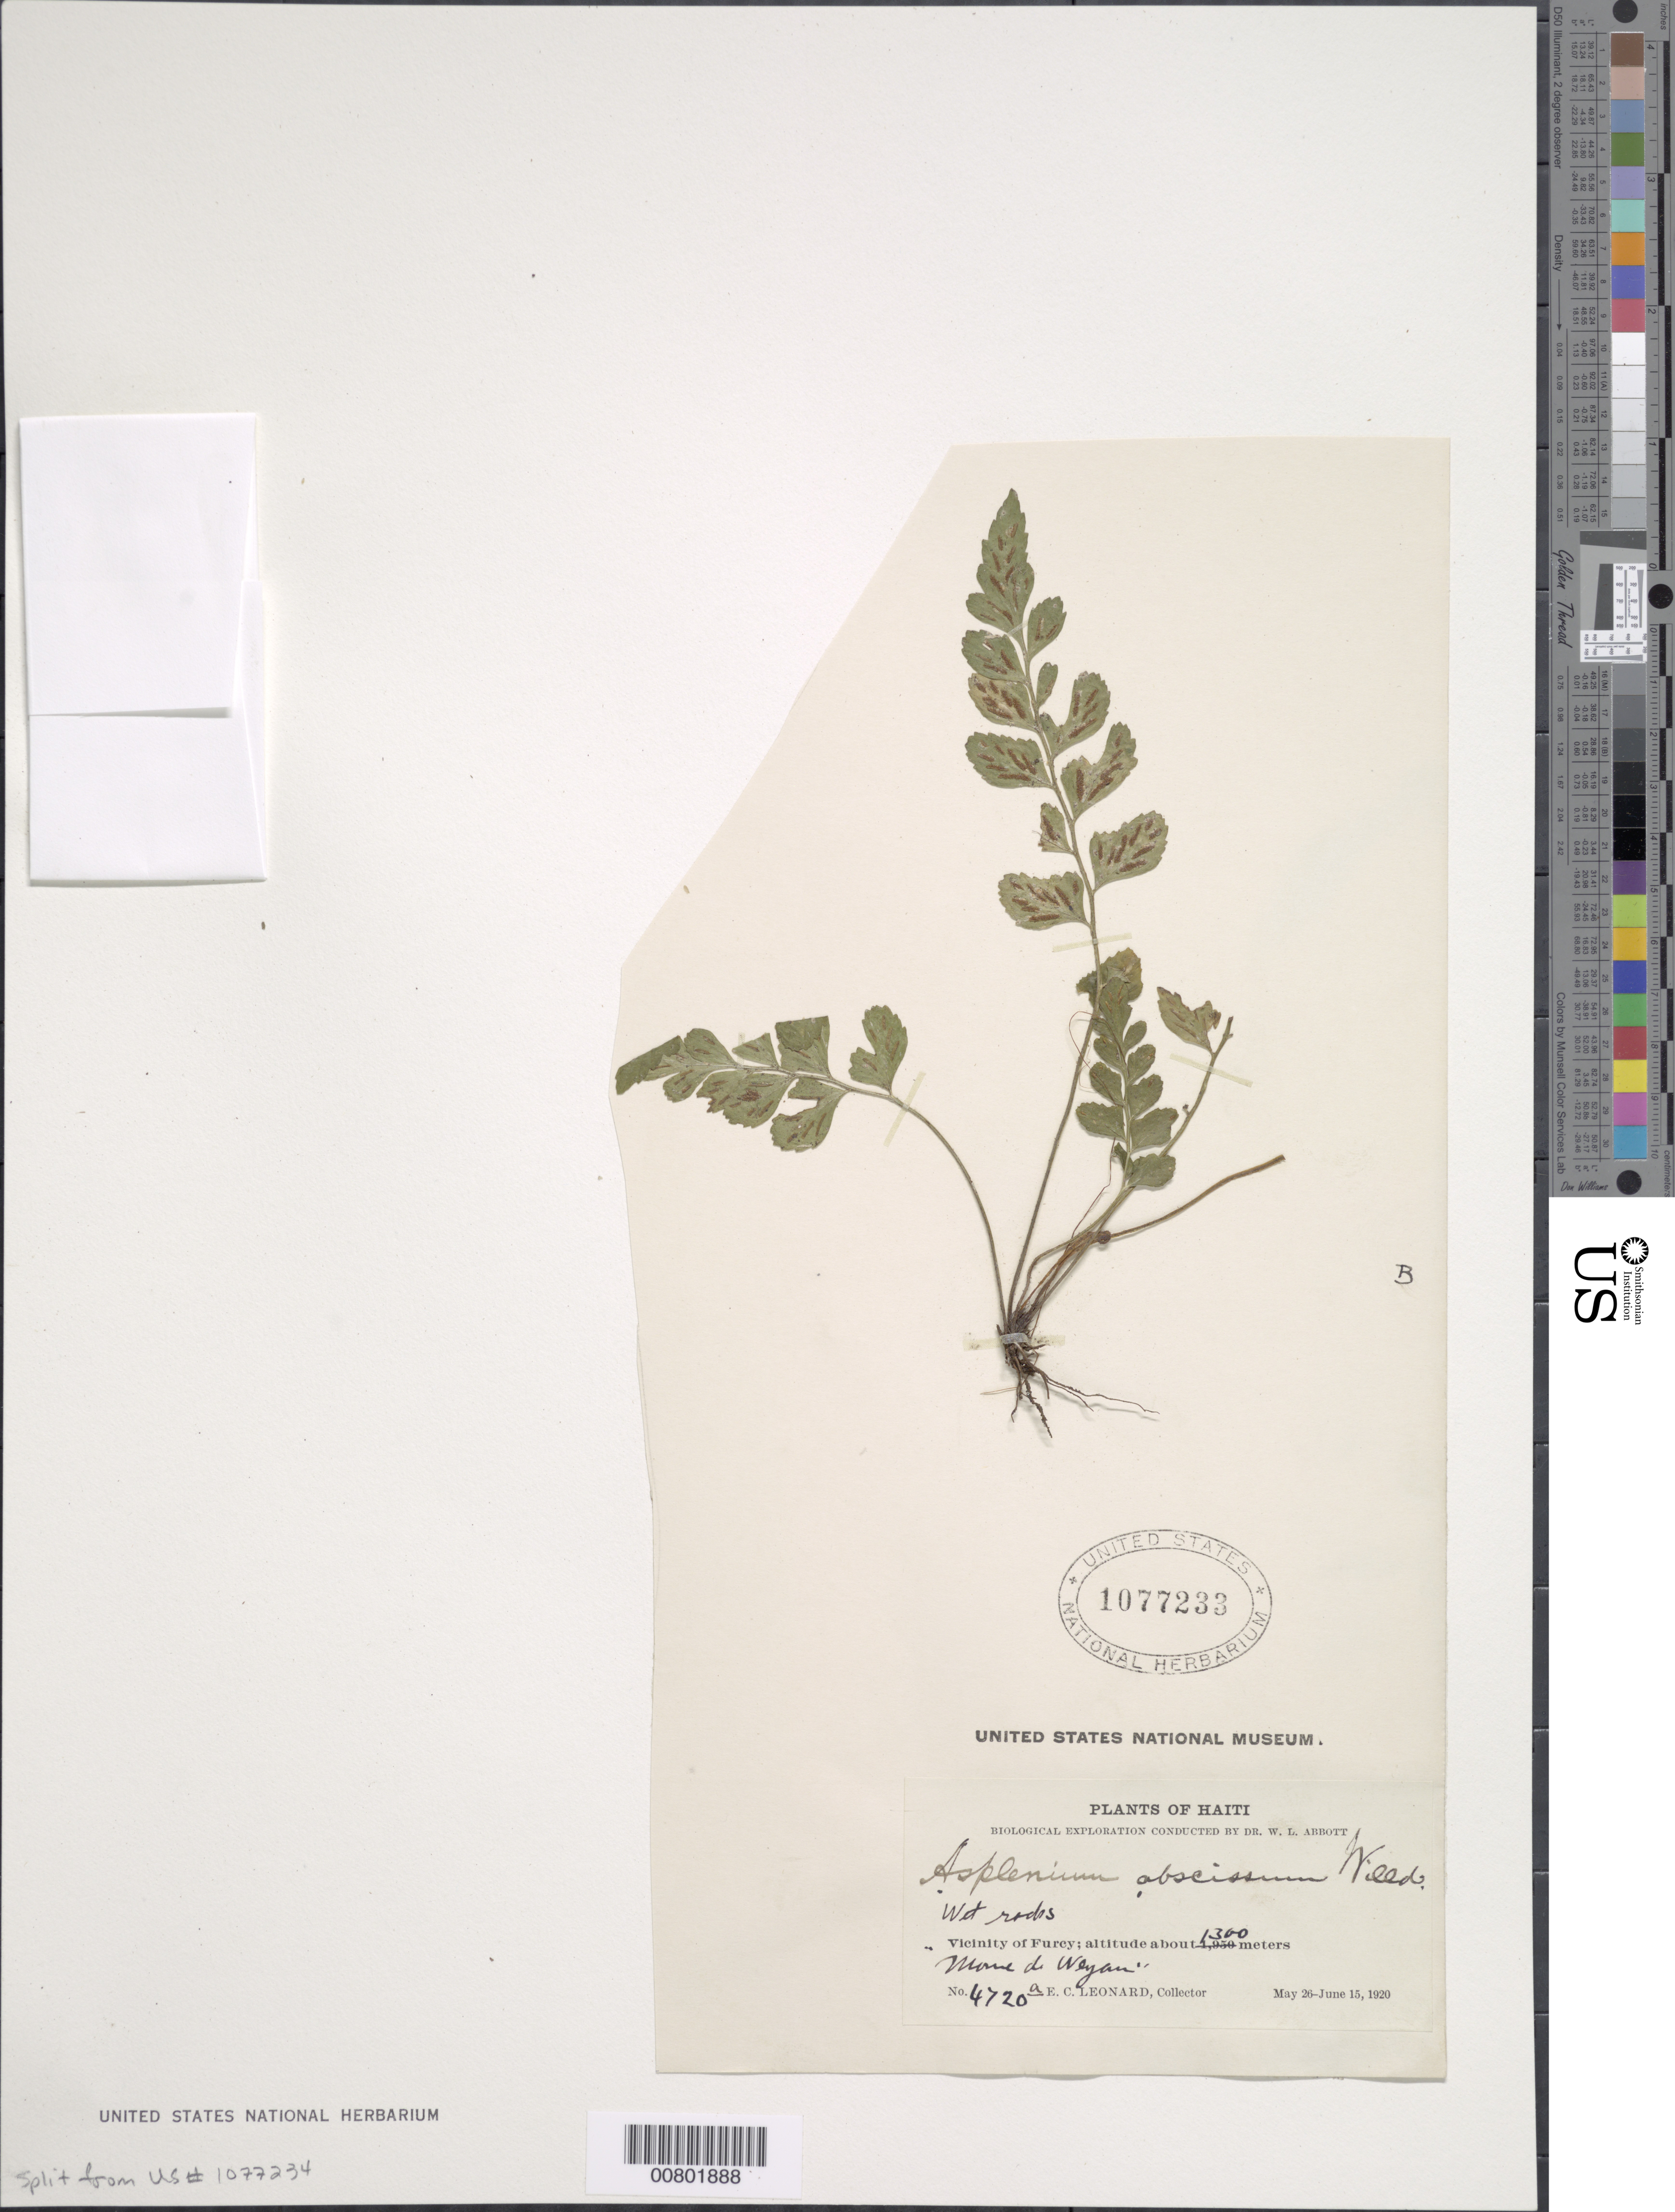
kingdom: Plantae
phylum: Tracheophyta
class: Polypodiopsida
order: Polypodiales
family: Aspleniaceae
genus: Asplenium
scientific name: Asplenium abscissum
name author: Willd.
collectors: E. C. Leonard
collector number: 4720a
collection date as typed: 26 May 1920 to 15 Jun 1920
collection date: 1920-05-26/1920-06-15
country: Haiti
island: Hispaniola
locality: Furcy vicinity, Morne de Wegan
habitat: Wet rocks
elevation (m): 1300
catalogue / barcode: US 1077233